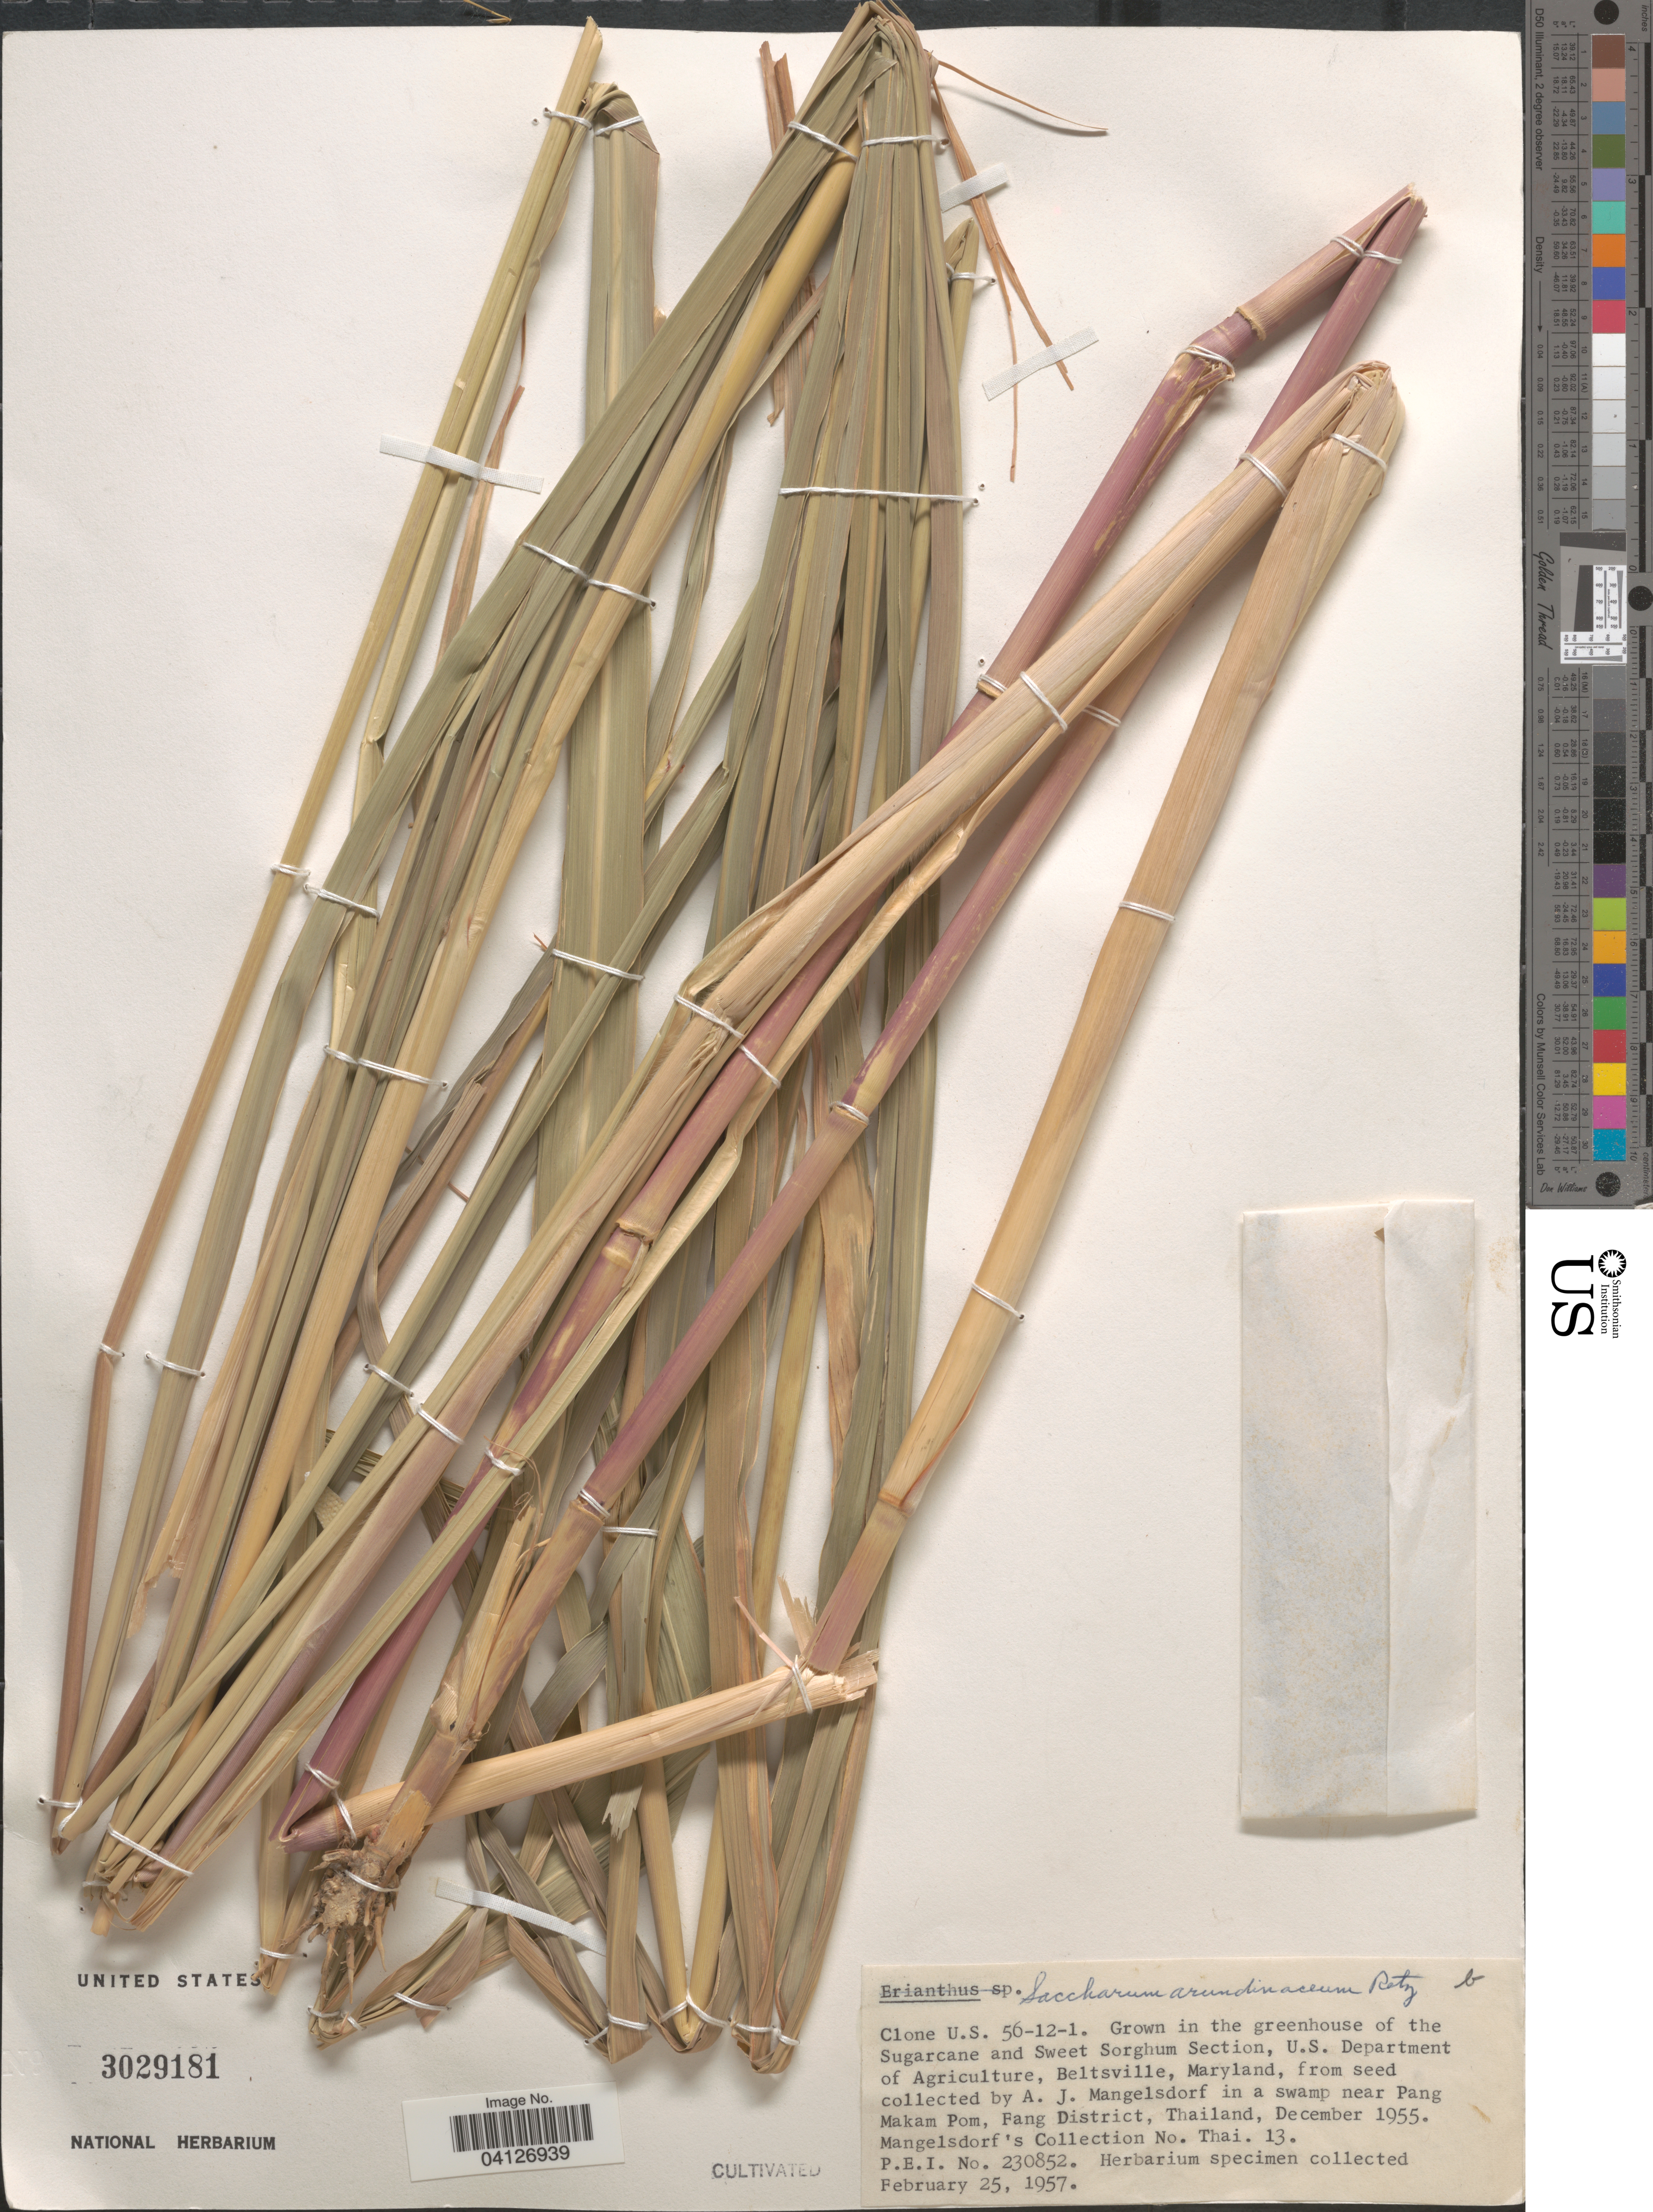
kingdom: Plantae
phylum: Tracheophyta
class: Liliopsida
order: Poales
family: Poaceae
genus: Saccharum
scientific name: Saccharum arundinaceum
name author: Retz.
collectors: A. Mangelsdorf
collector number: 230852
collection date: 1957-02-25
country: United States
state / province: Maryland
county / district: Prince George's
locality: Grown in the greenhouse of the Sugarcane and Sweet Sorghum Section, U.S. Department of Agriculture, Beltsville, Maryland.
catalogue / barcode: US 3029181